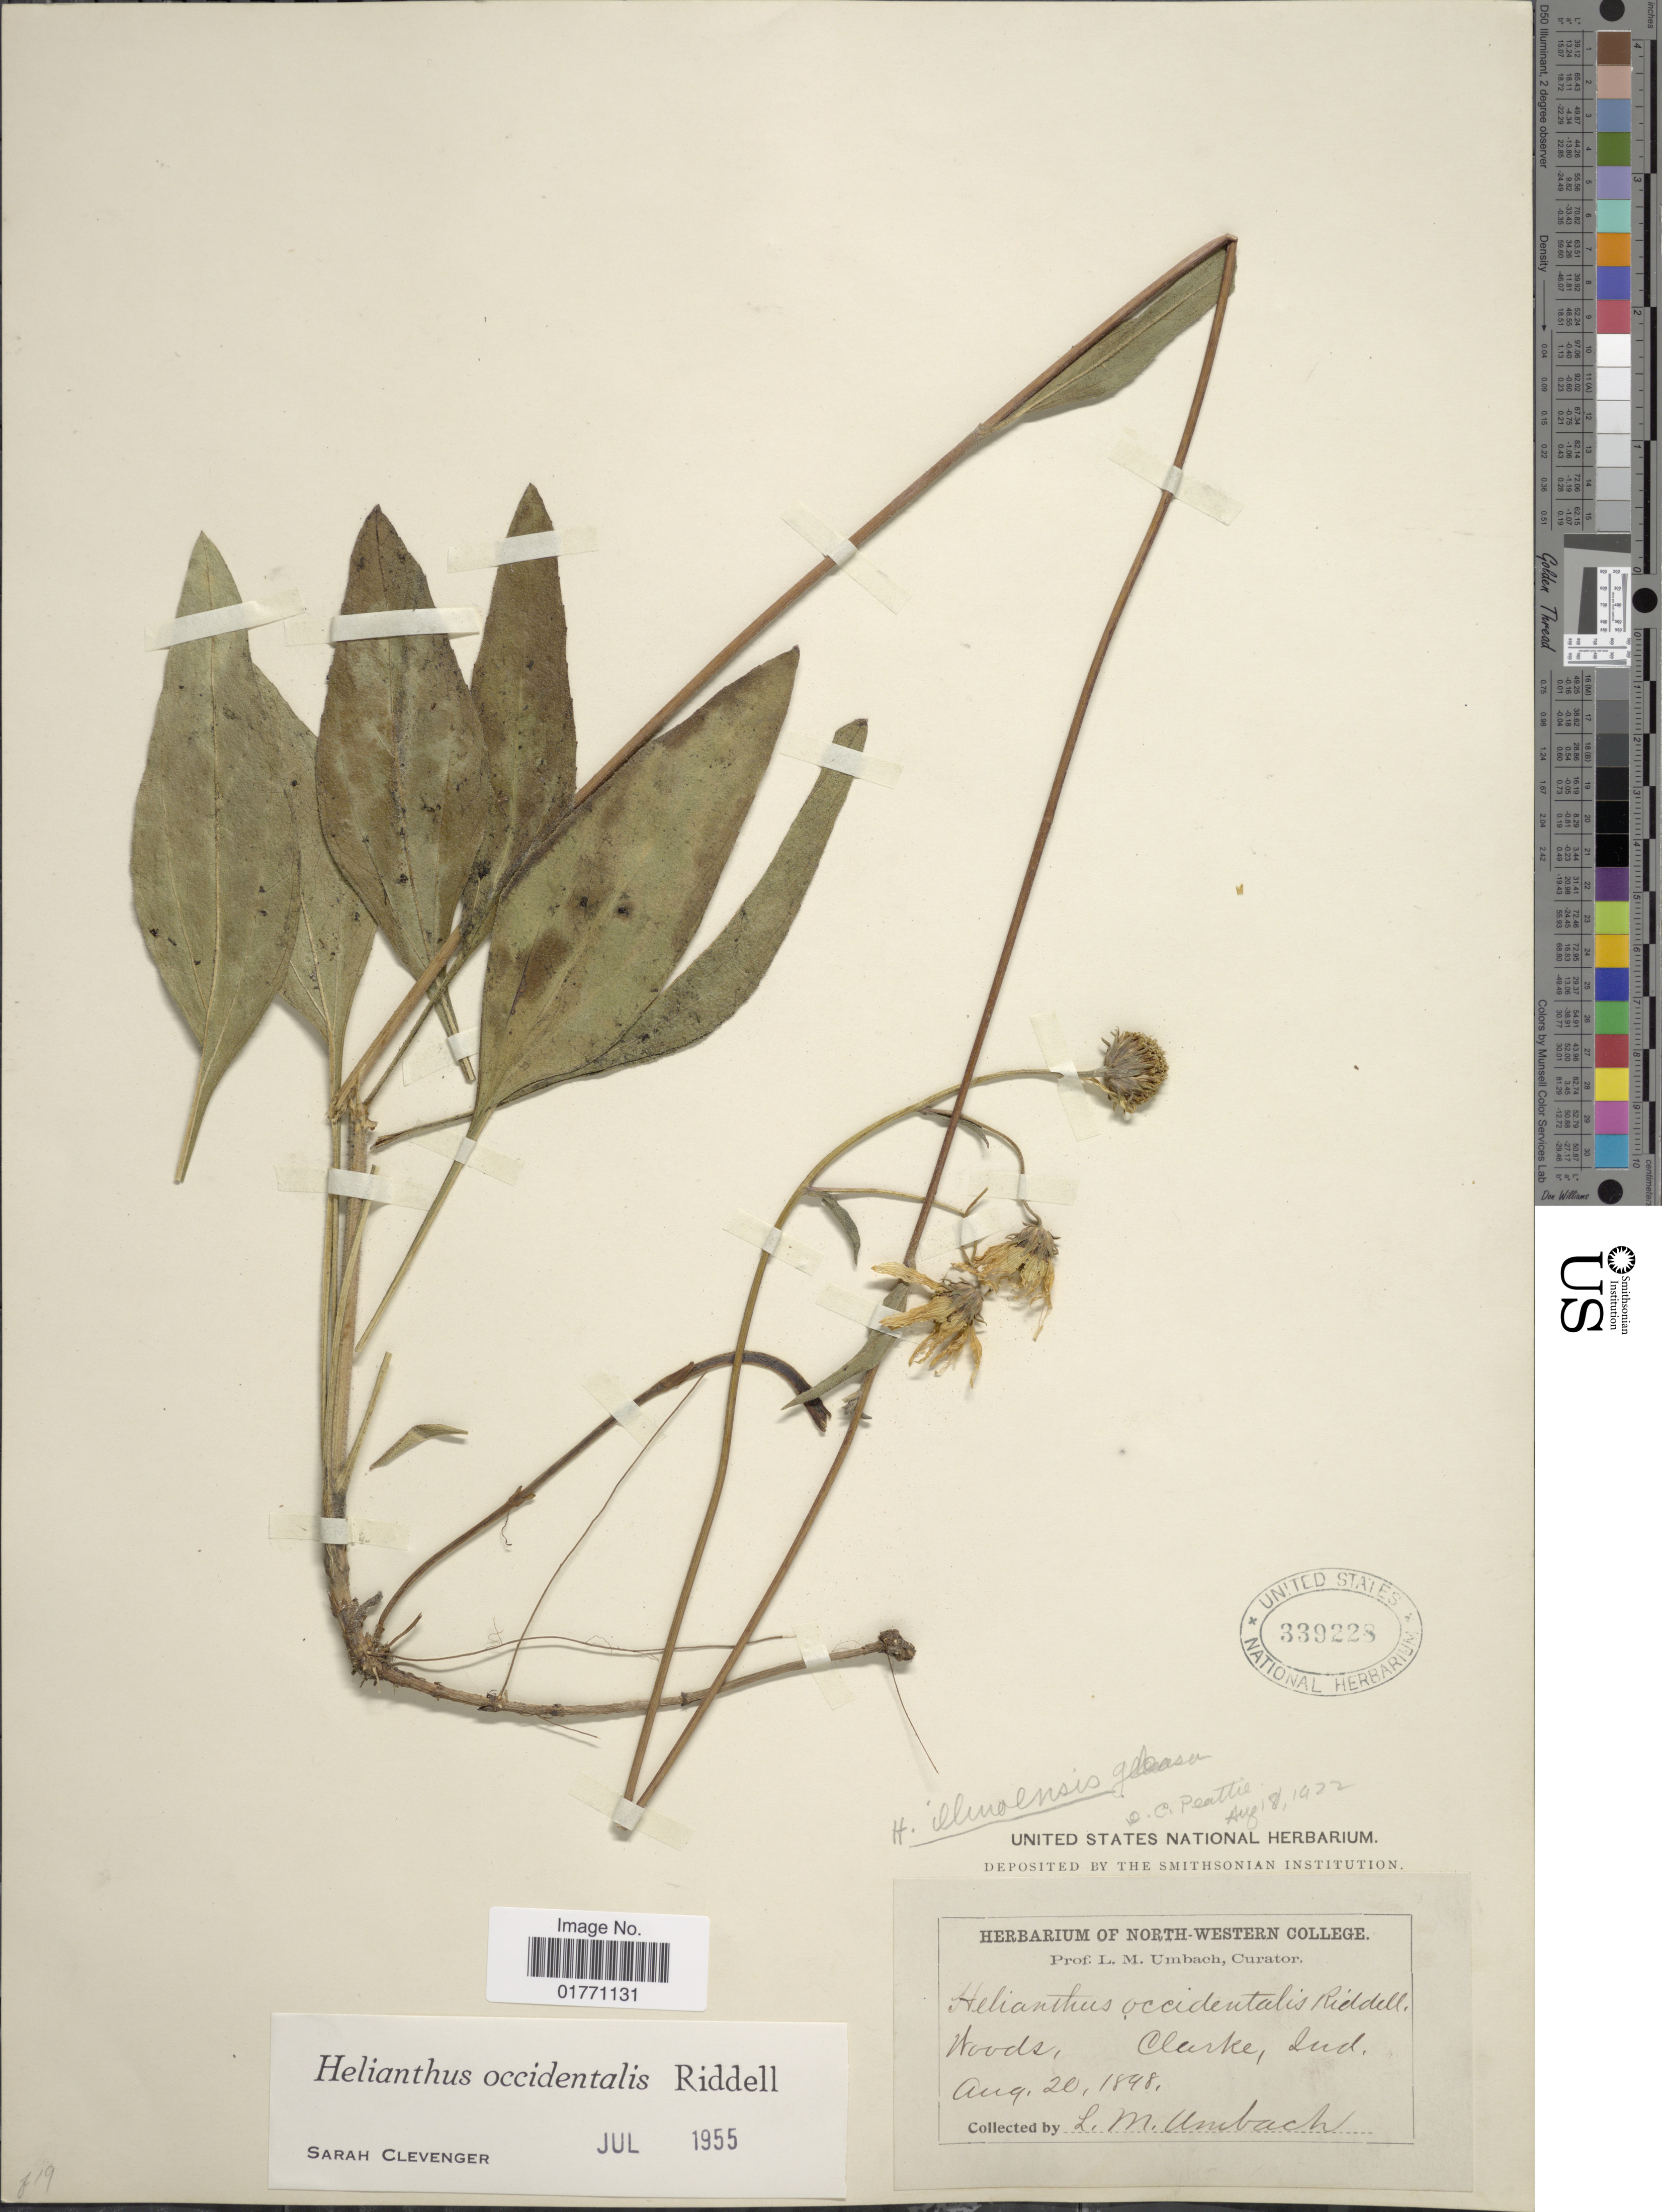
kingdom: Plantae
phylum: Tracheophyta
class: Magnoliopsida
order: Asterales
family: Asteraceae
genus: Helianthus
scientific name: Helianthus occidentalis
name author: Riddell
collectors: L. M. Umbach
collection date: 1898-08-20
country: United States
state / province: Indiana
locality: Woods, Clarke.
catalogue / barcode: US 339228